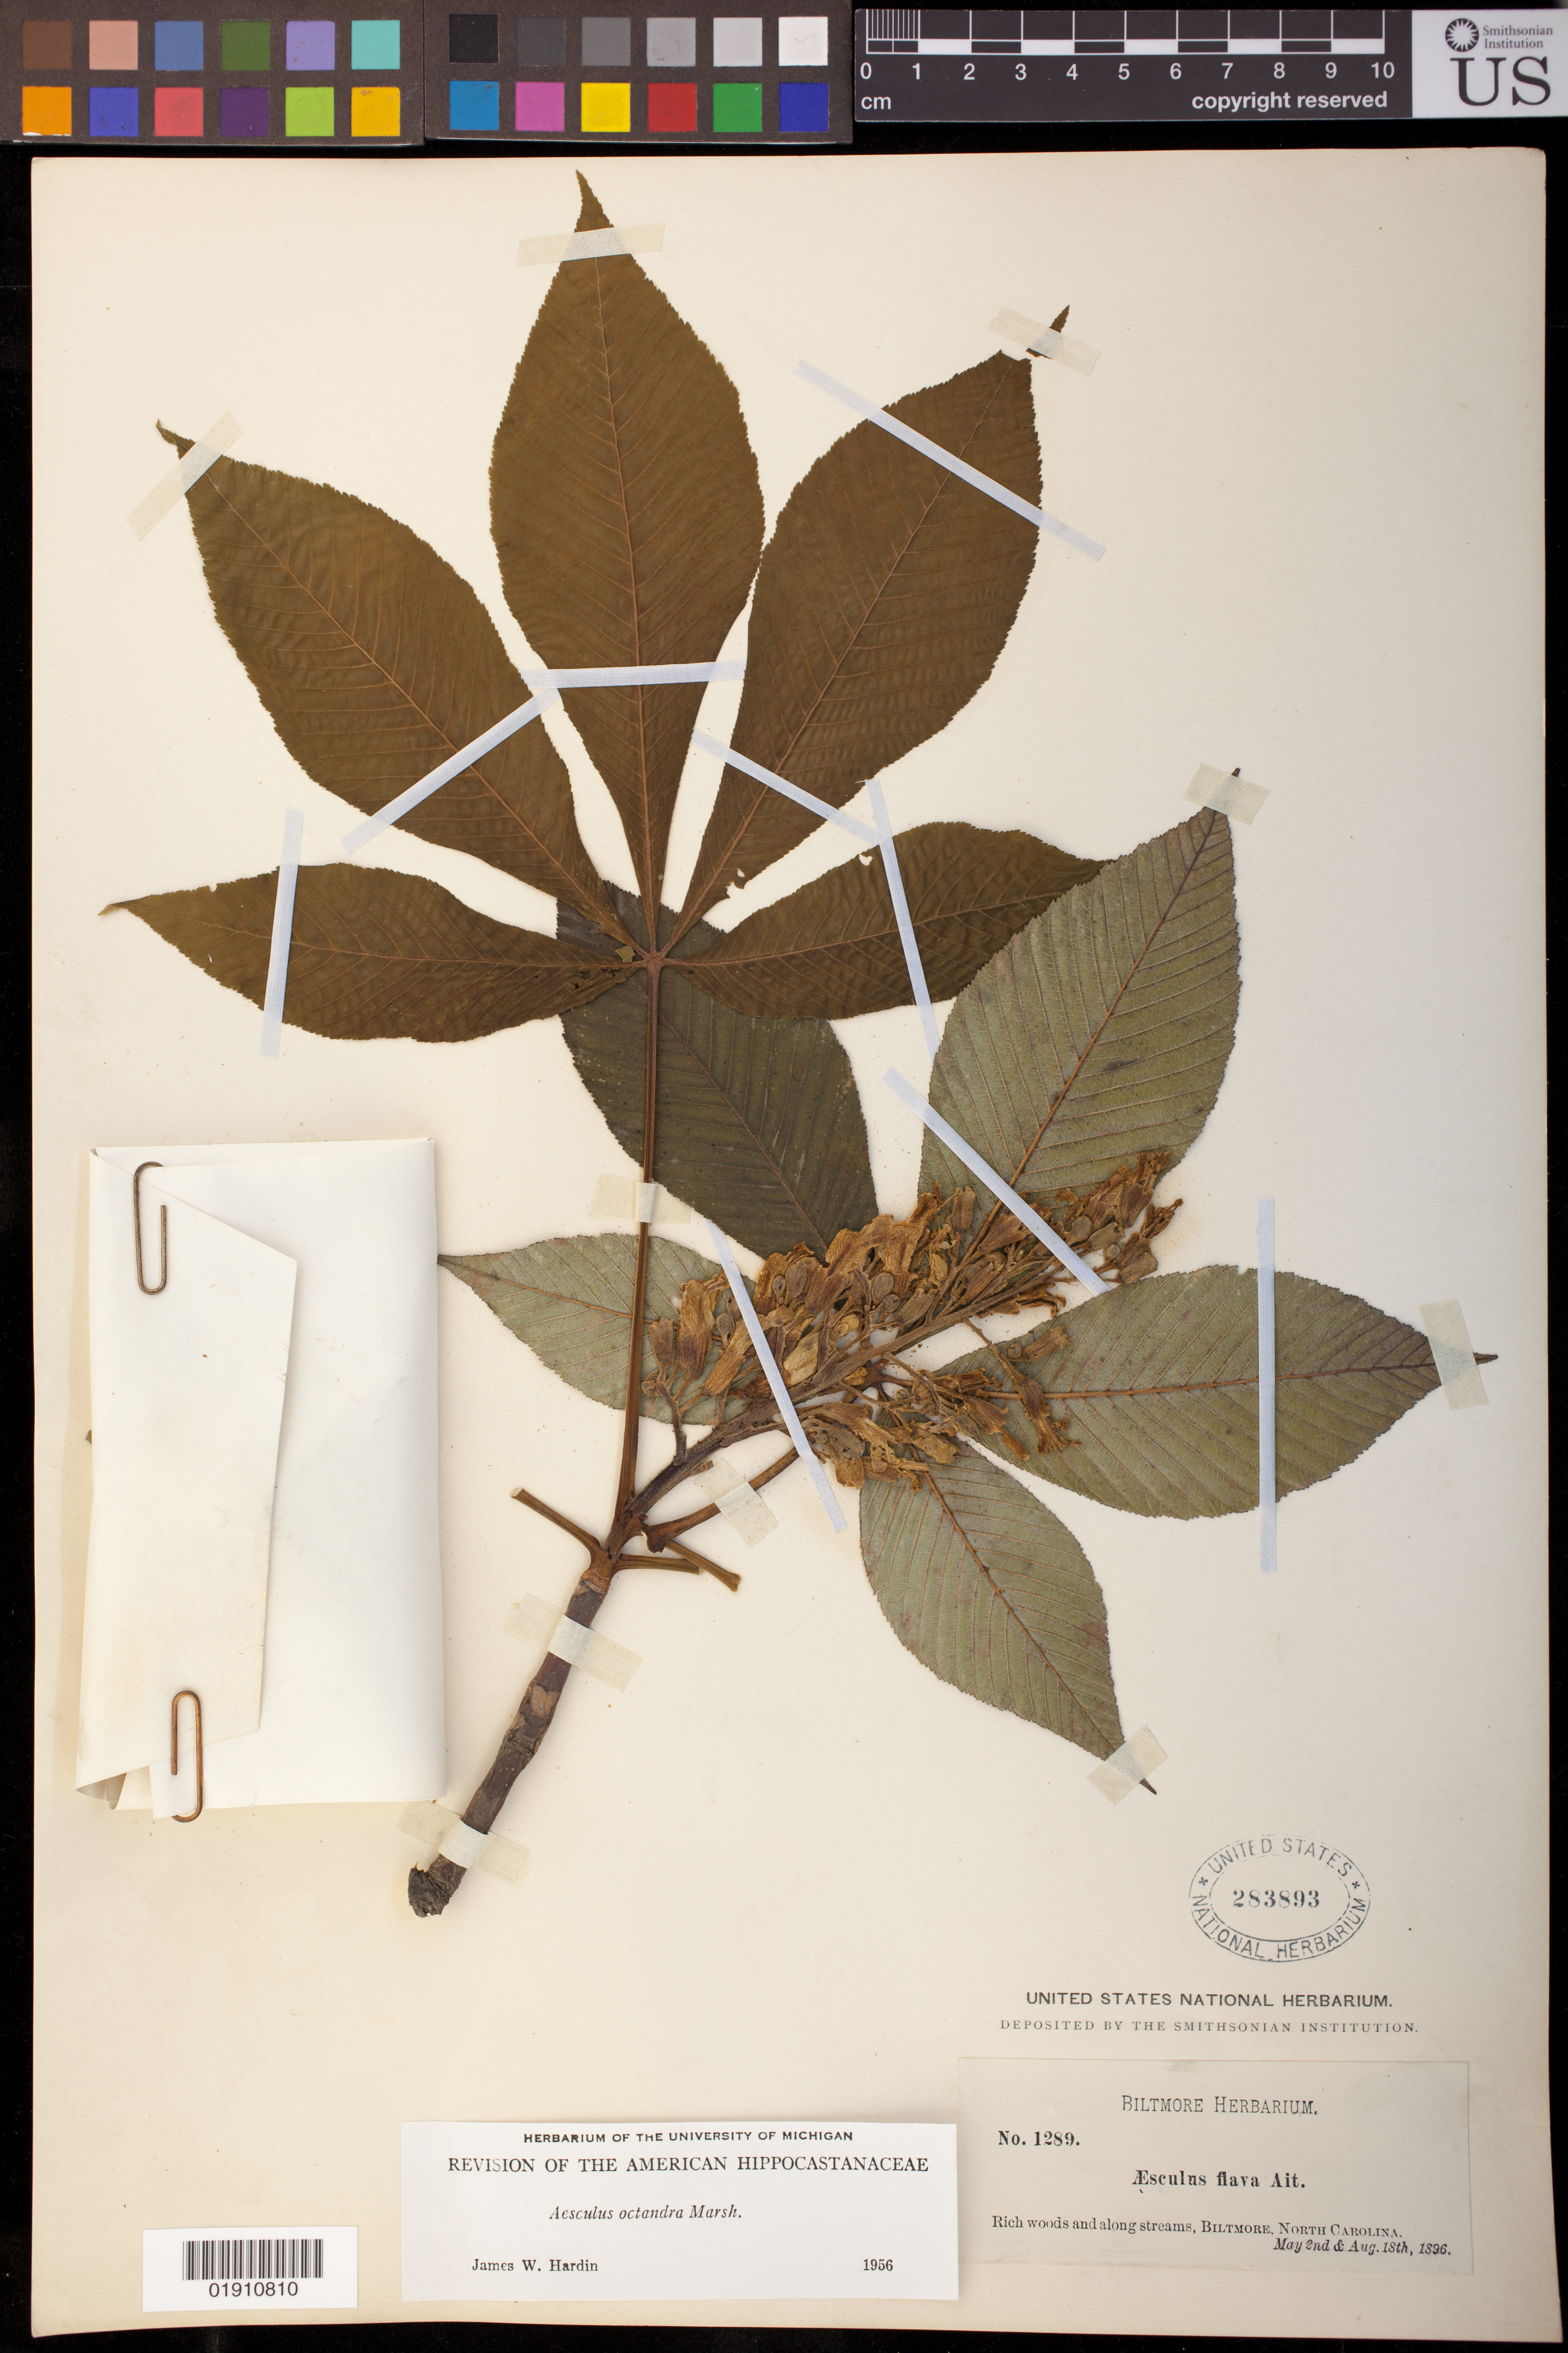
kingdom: Plantae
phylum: Tracheophyta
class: Magnoliopsida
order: Sapindales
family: Sapindaceae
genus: Aesculus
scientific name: Aesculus octandra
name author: Marshall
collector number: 1289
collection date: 1896-05-02,1896-08-18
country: United States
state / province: North Carolina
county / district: Buncombe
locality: Biltmore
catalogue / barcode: US 283893